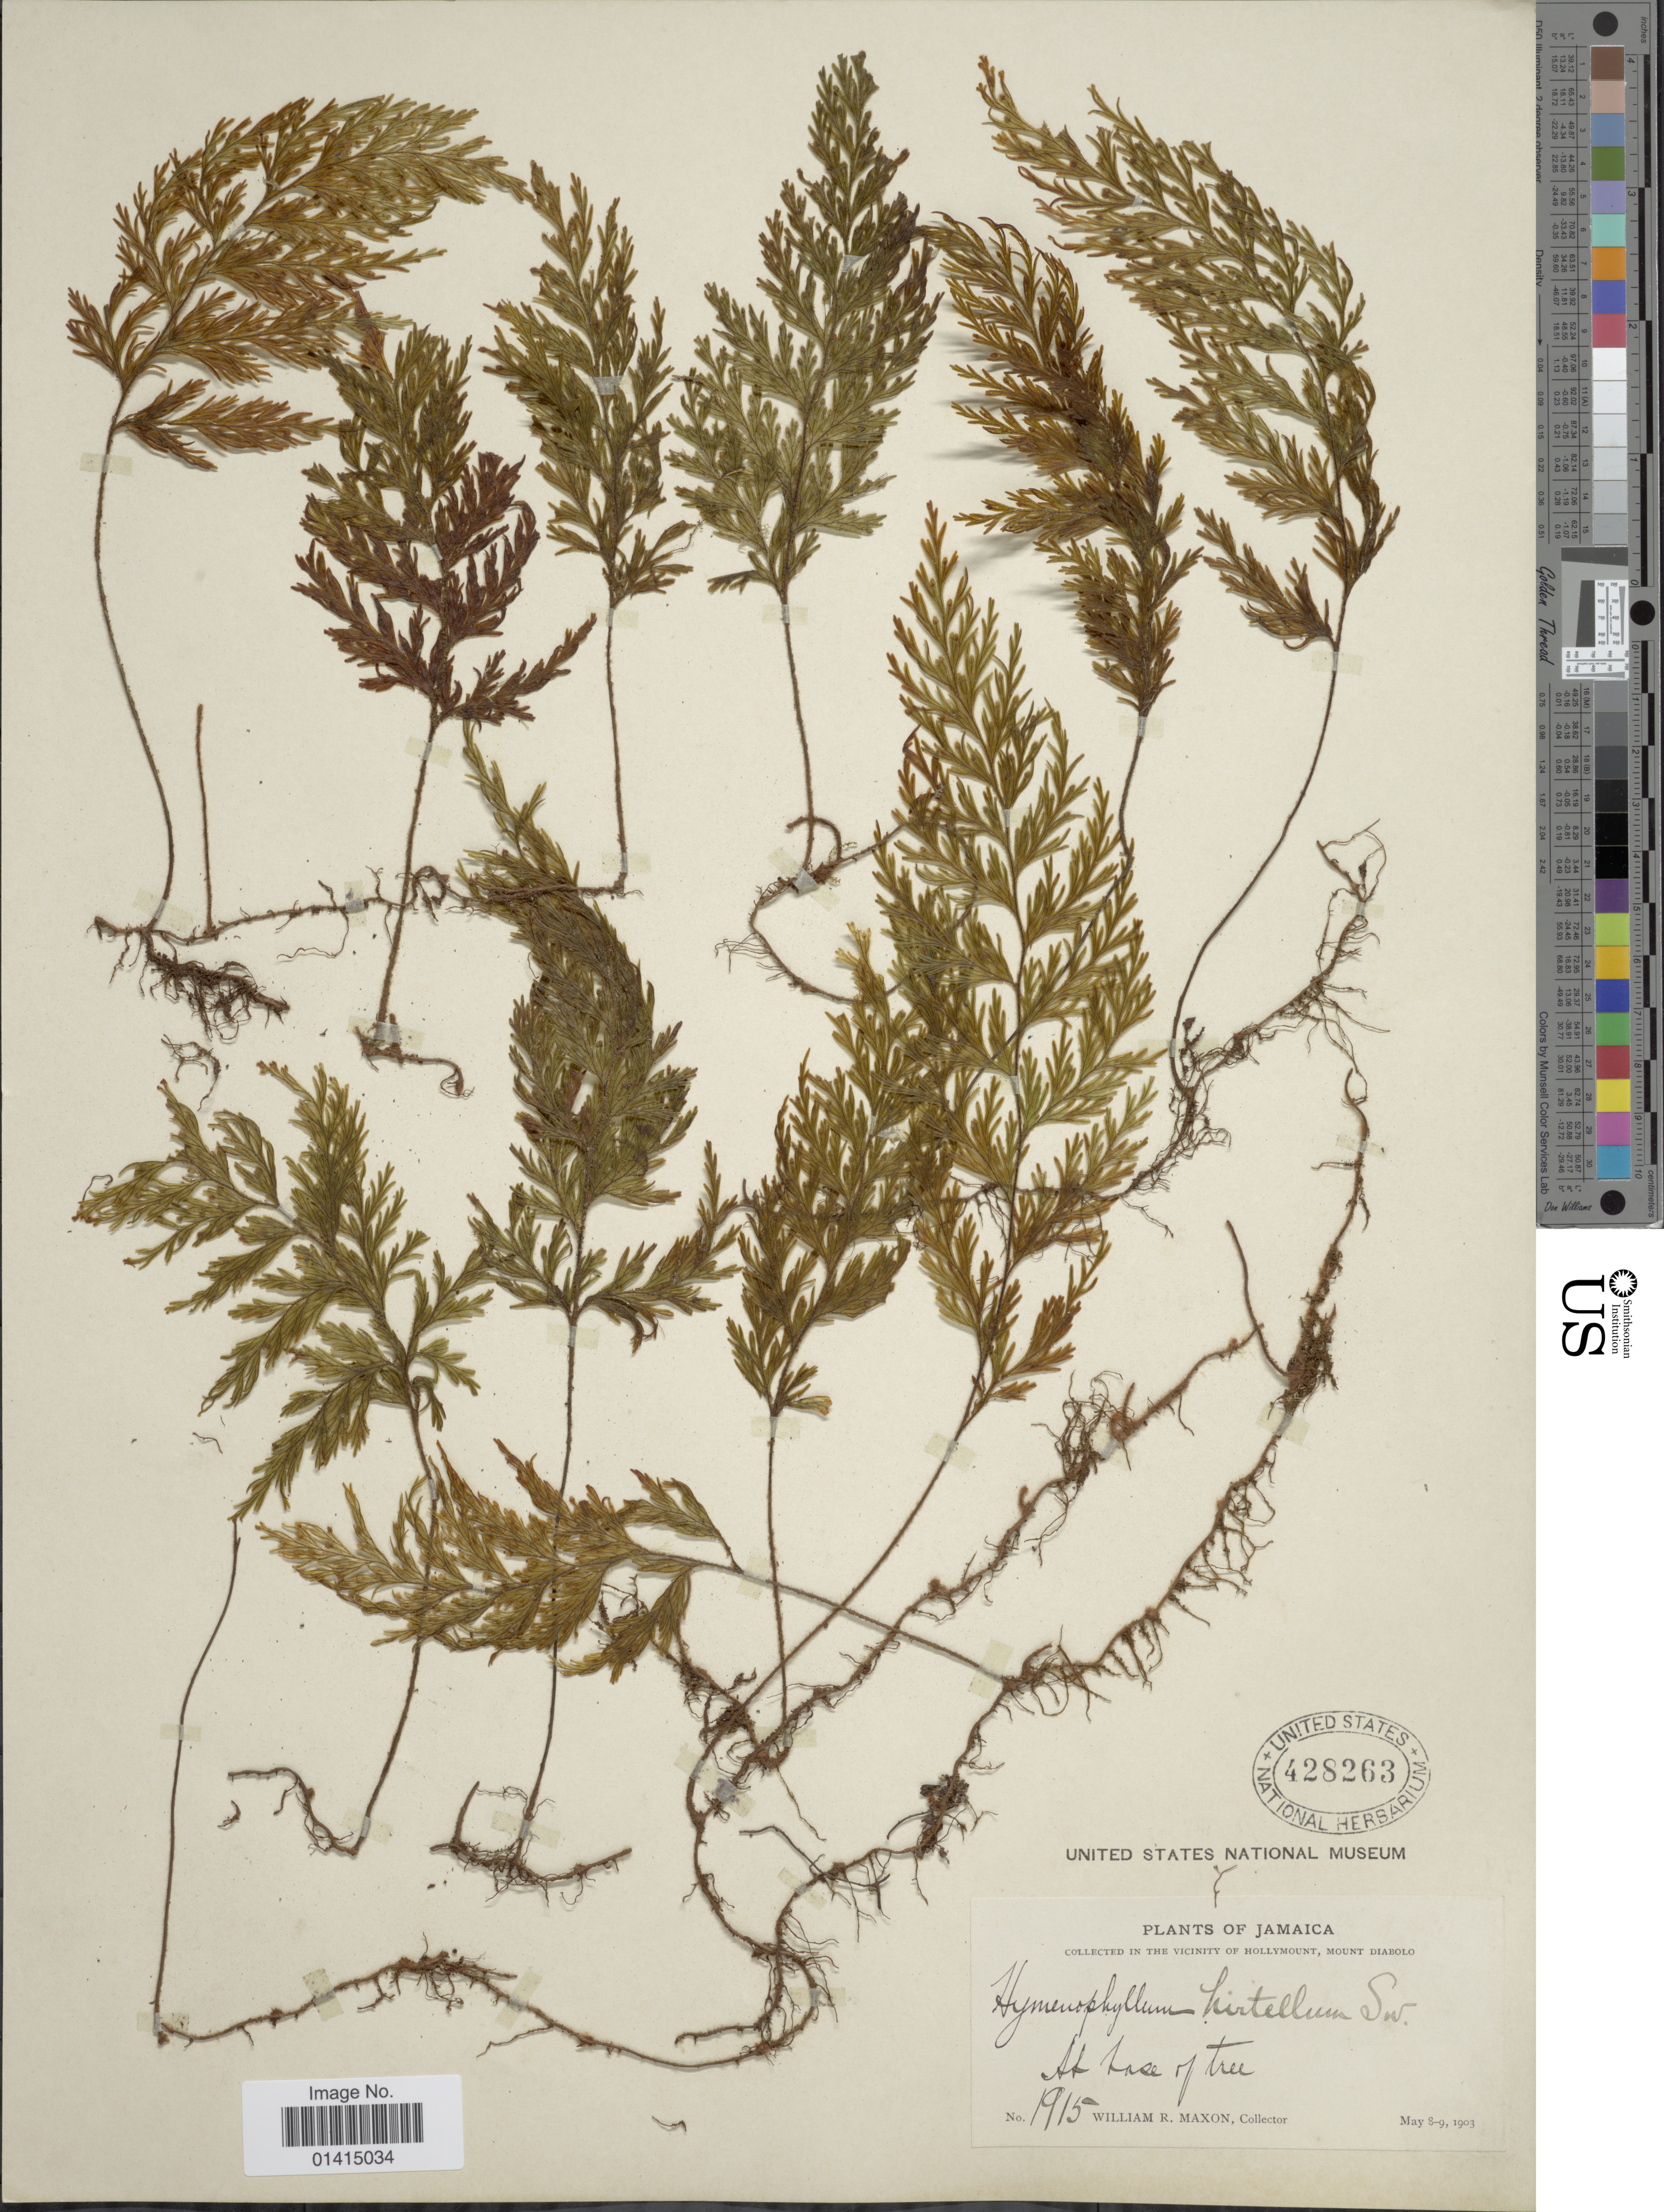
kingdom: Plantae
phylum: Tracheophyta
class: Polypodiopsida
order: Hymenophyllales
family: Hymenophyllaceae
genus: Hymenophyllum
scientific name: Hymenophyllum hirtellum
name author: Sw. in Schrad.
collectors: W. R. Maxon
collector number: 1915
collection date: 1903-05-08/1903-05-09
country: Jamaica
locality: Vicinity of Hollymount, Mount Diabolo, at base of tree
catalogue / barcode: US 428263